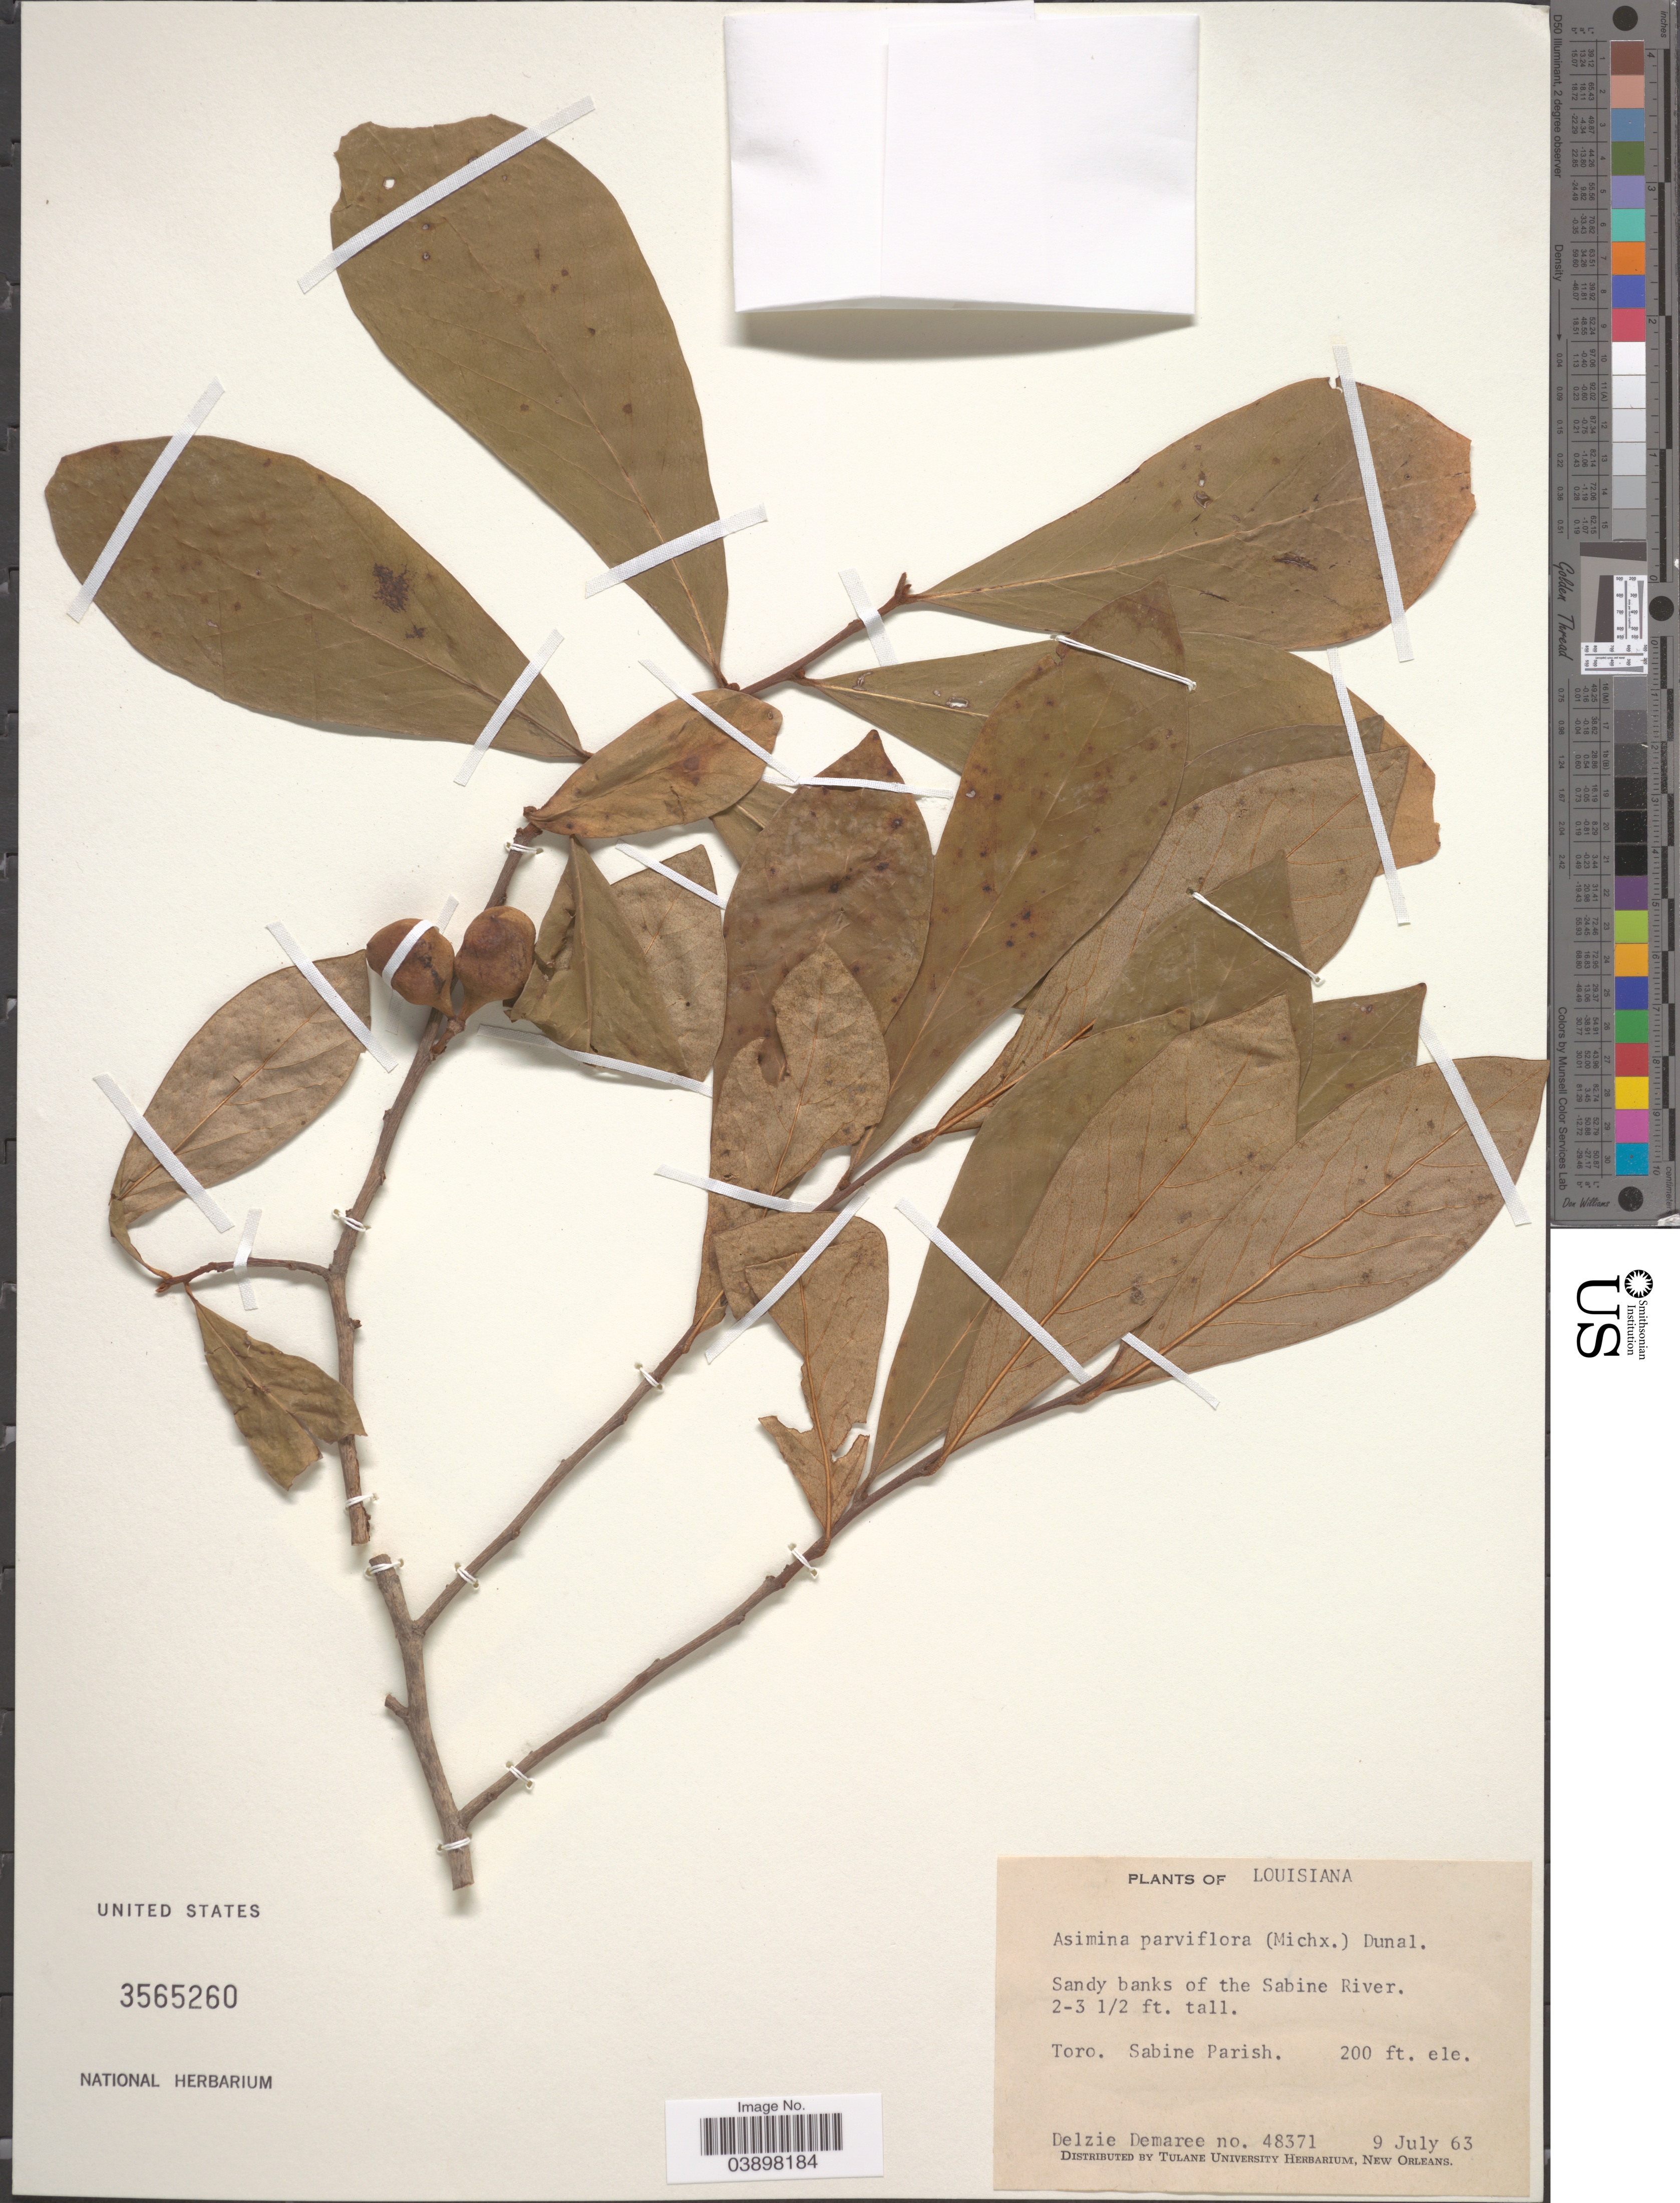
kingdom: Plantae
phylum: Tracheophyta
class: Magnoliopsida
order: Magnoliales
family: Annonaceae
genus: Asimina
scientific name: Asimina parviflora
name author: (Michx.) Dunal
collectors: D. Demaree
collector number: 48371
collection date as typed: Transcribed d/m/y: 9/7/63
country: United States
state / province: Louisiana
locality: Sandy banks of the Sabine River. Toro. Sabine Parish.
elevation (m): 61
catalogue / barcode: US 3565260